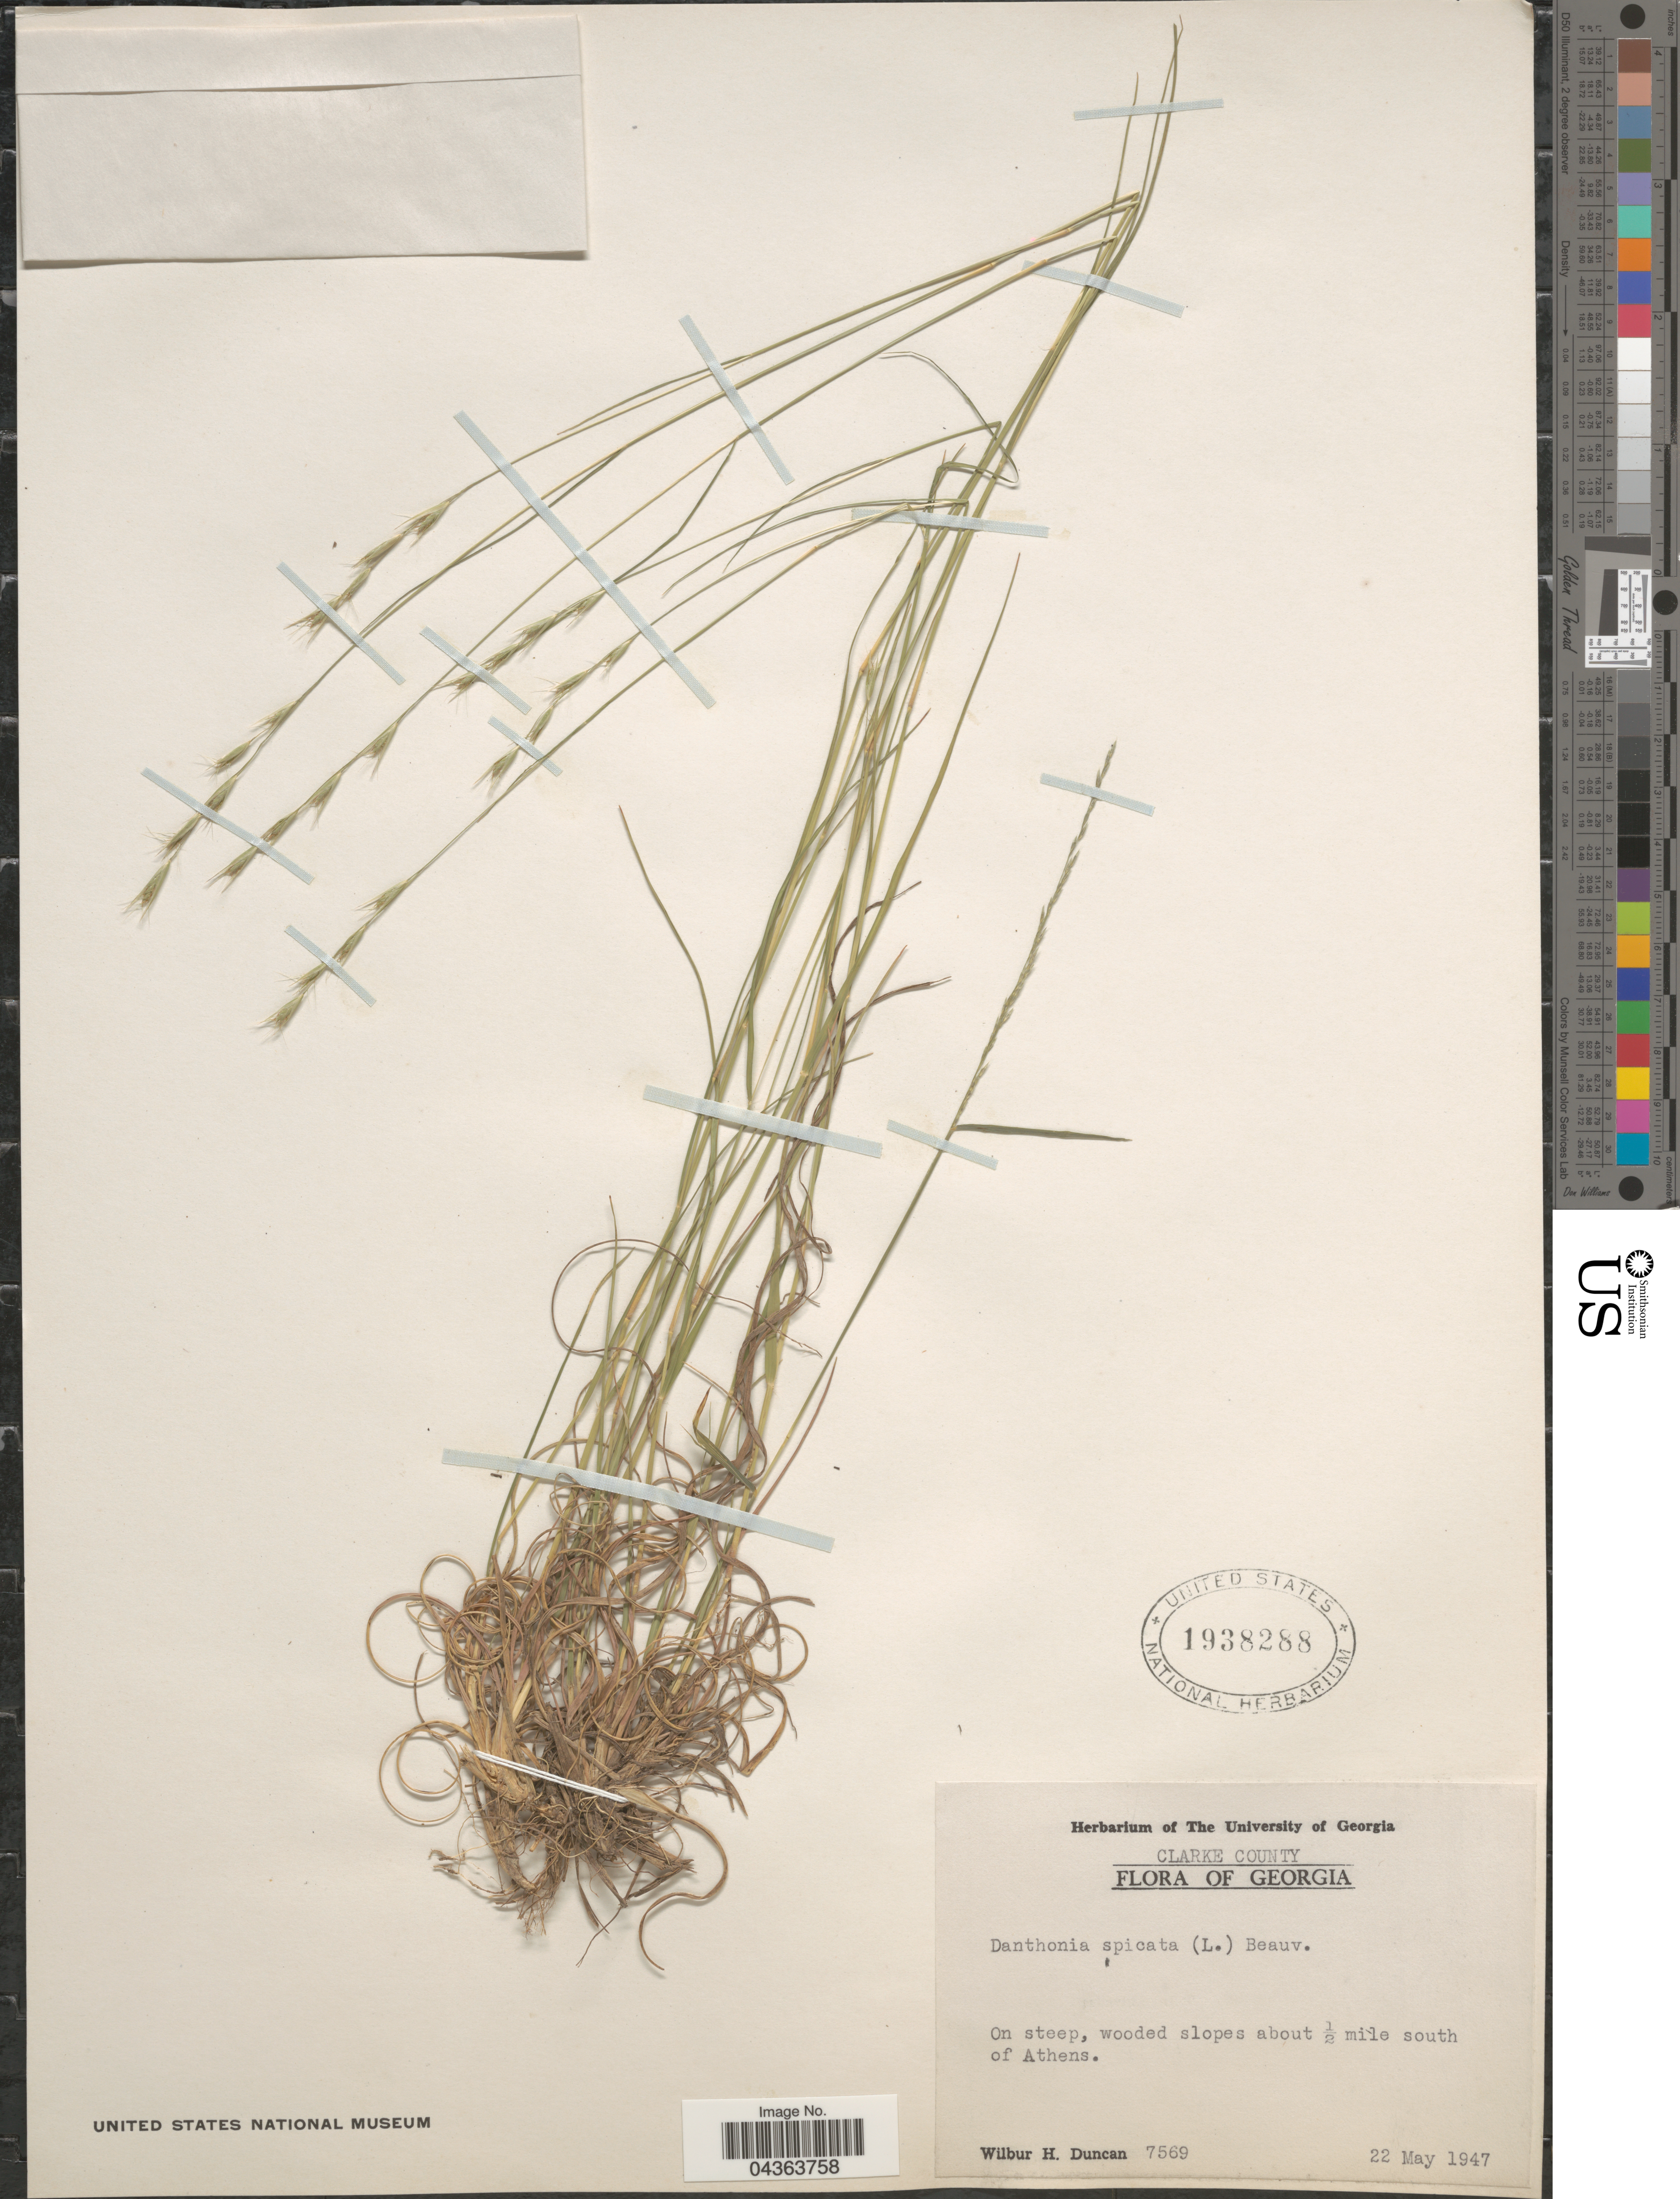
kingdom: Plantae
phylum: Tracheophyta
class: Liliopsida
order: Poales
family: Poaceae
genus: Danthonia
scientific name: Danthonia spicata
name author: (L.) P. Beauv. ex Roem. & Schult.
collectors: W. H. Duncan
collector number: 7569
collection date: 1947-05-22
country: United States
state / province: Georgia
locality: Clarke County. On steep, wooded slopes about ½ mile south of Athens.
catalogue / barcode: US 1938288